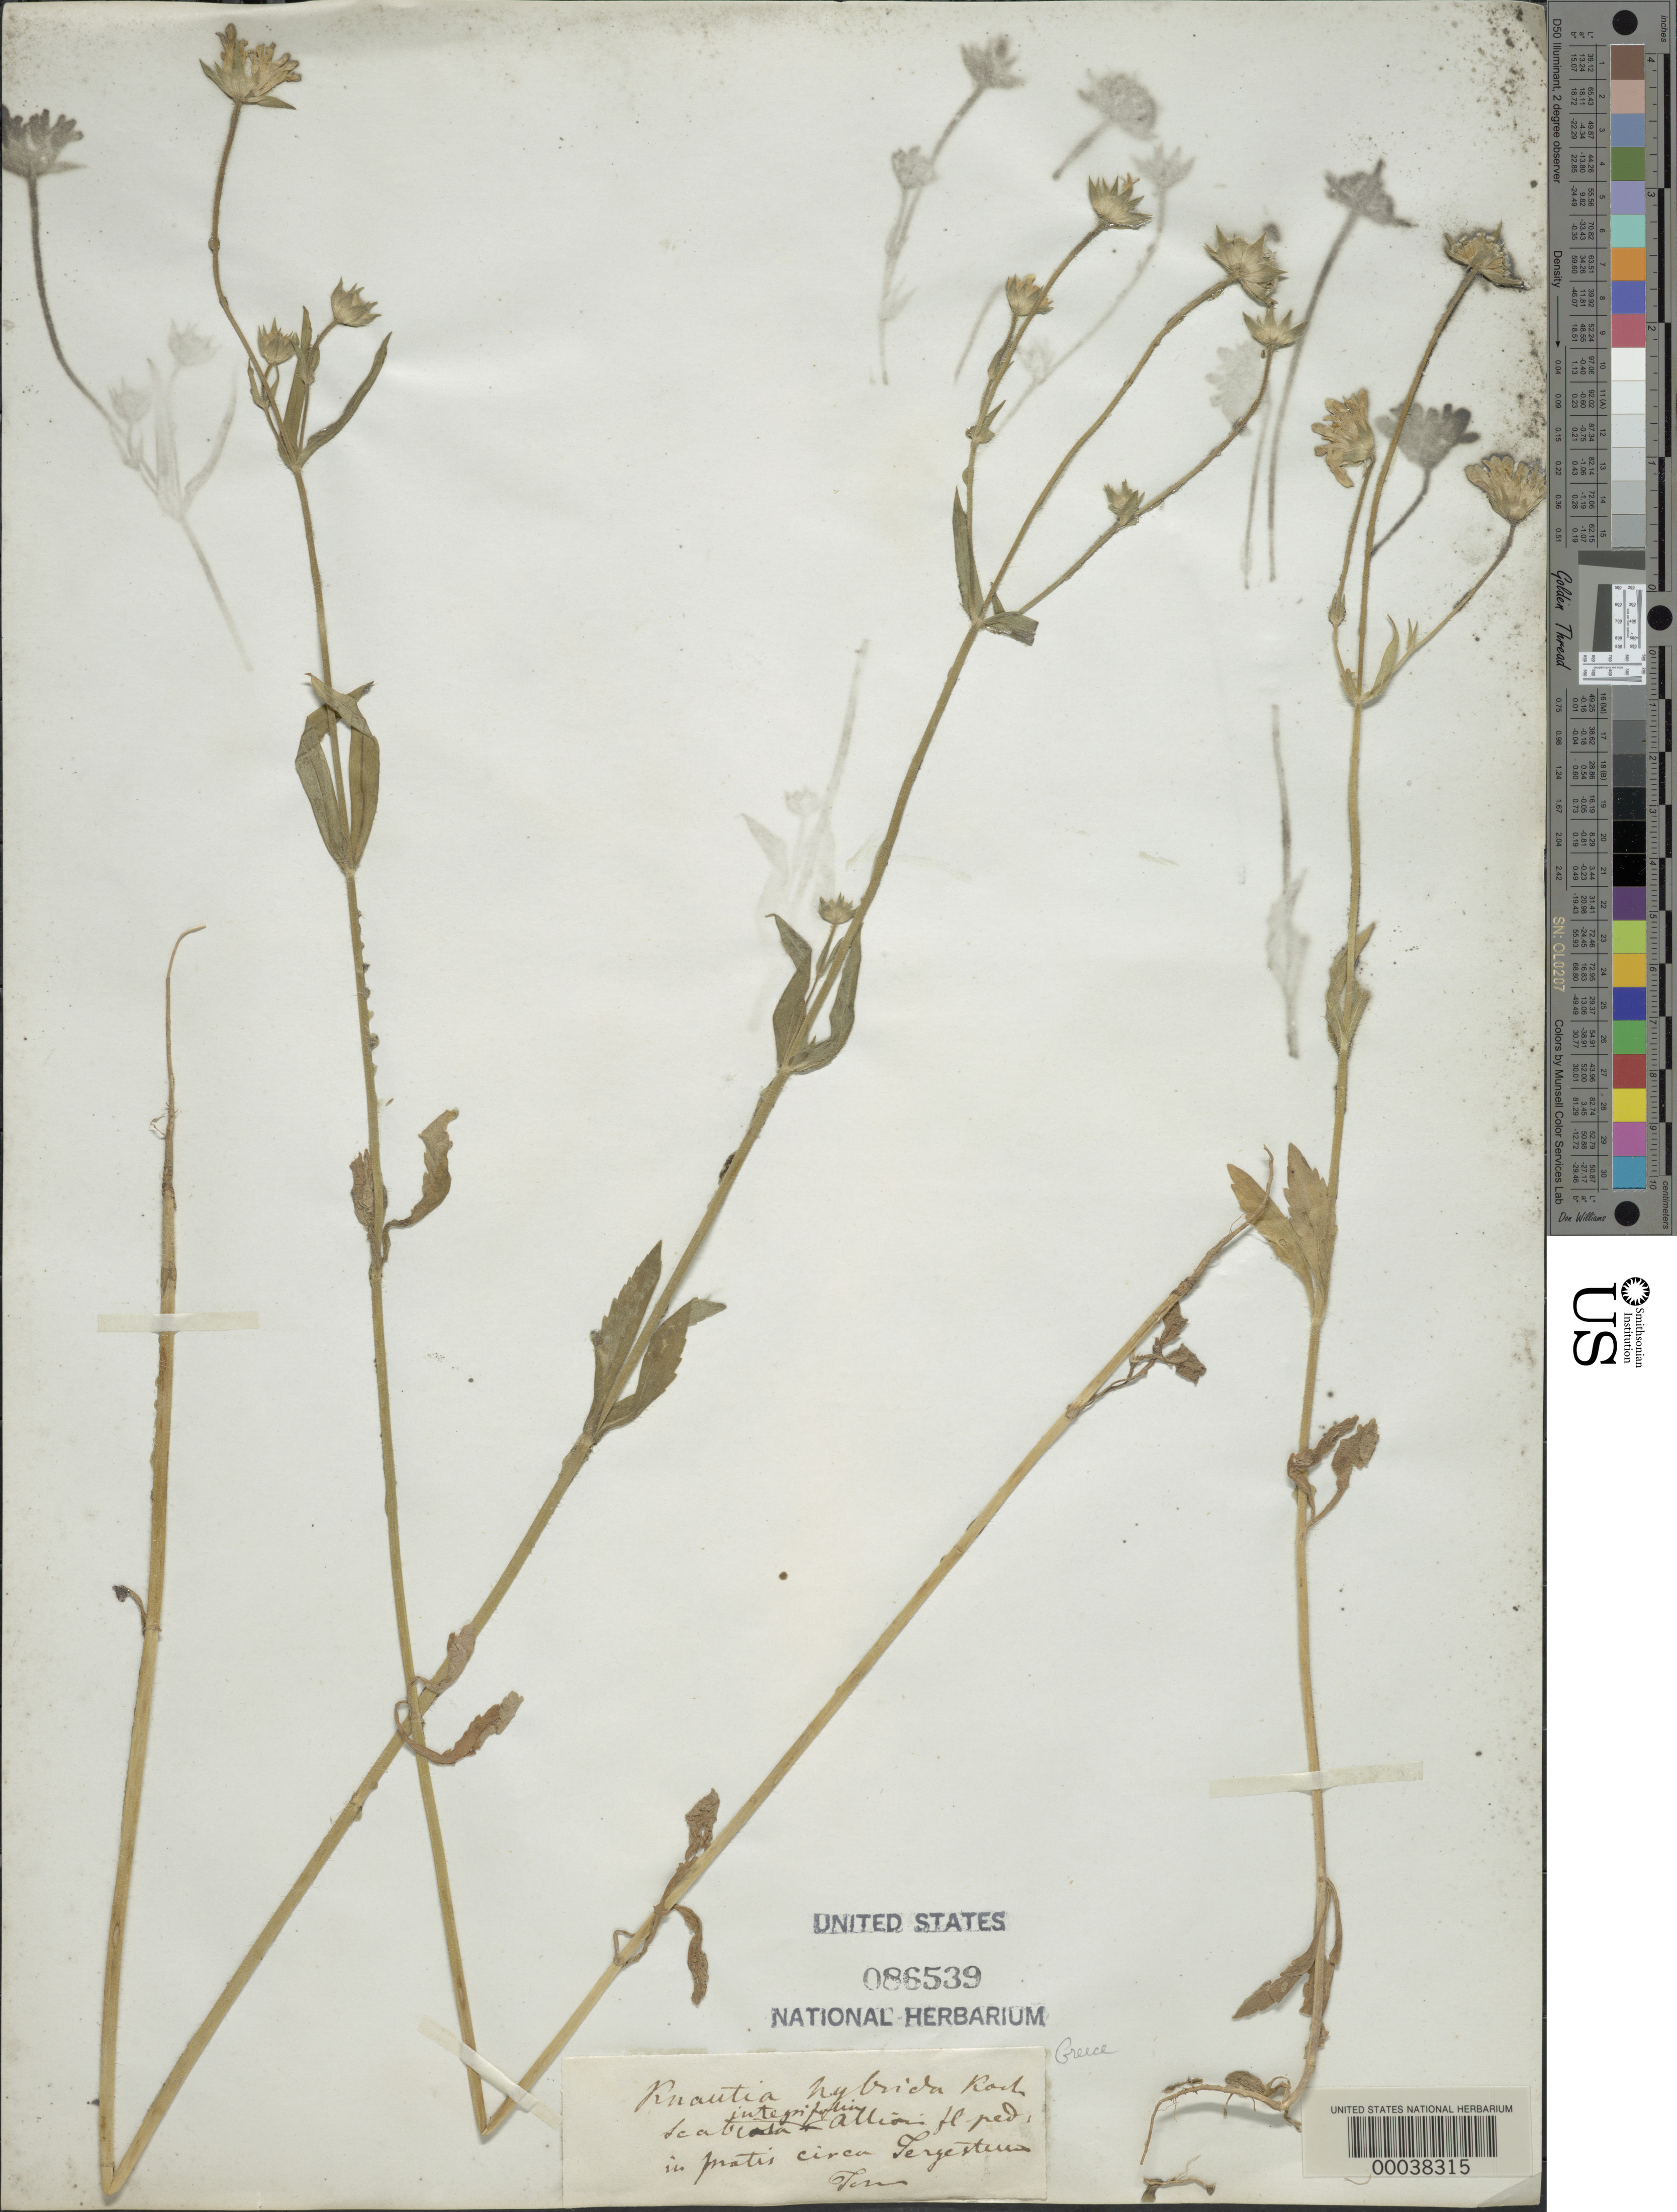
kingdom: Plantae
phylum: Tracheophyta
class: Magnoliopsida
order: Dipsacales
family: Caprifoliaceae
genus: Knautia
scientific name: Knautia hybrida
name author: Coult.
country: Greece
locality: Attica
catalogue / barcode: US 86539